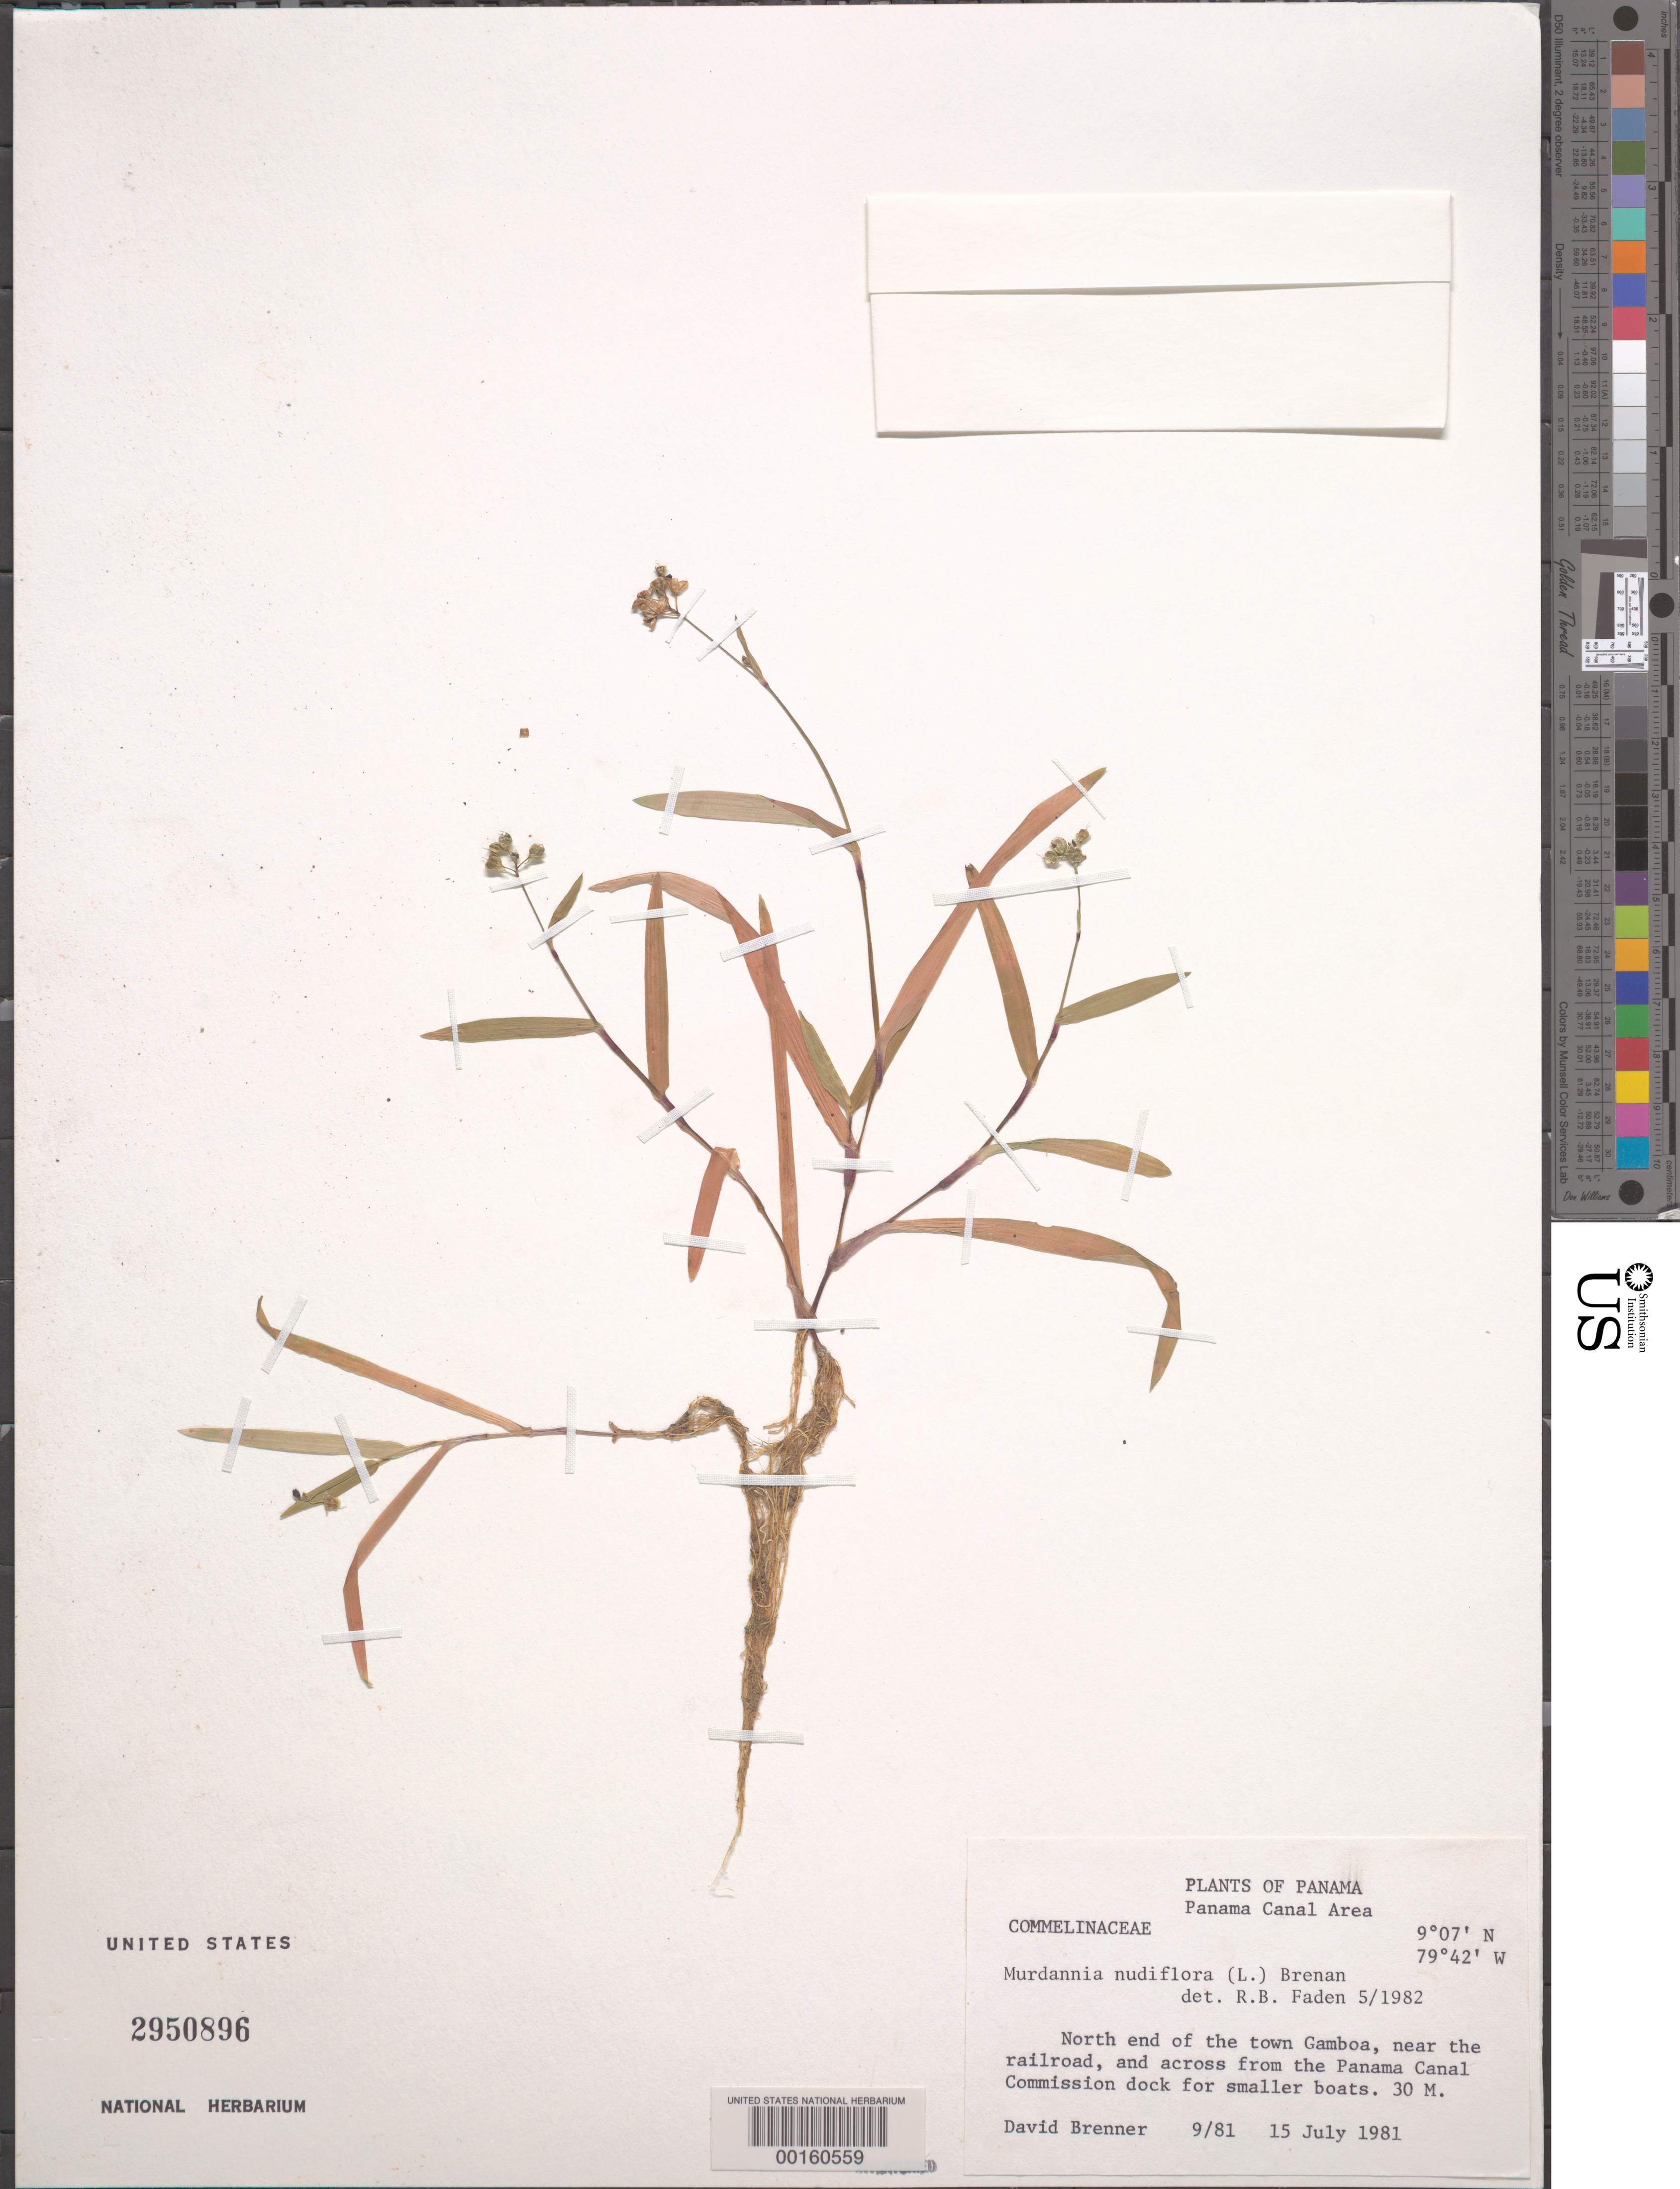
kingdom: Plantae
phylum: Tracheophyta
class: Liliopsida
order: Commelinales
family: Commelinaceae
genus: Murdannia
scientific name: Murdannia nudiflora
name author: (L.) Brenan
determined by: Faden, Robert B., (US), Smithsonian Institution - National Museum of Natural History (UNITED STATES)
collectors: D. Brenner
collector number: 9/81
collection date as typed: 15 Jul 1981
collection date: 1981-07-15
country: Panama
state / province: Colón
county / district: Canal Zone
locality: Gamboa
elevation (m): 30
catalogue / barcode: US 2950896